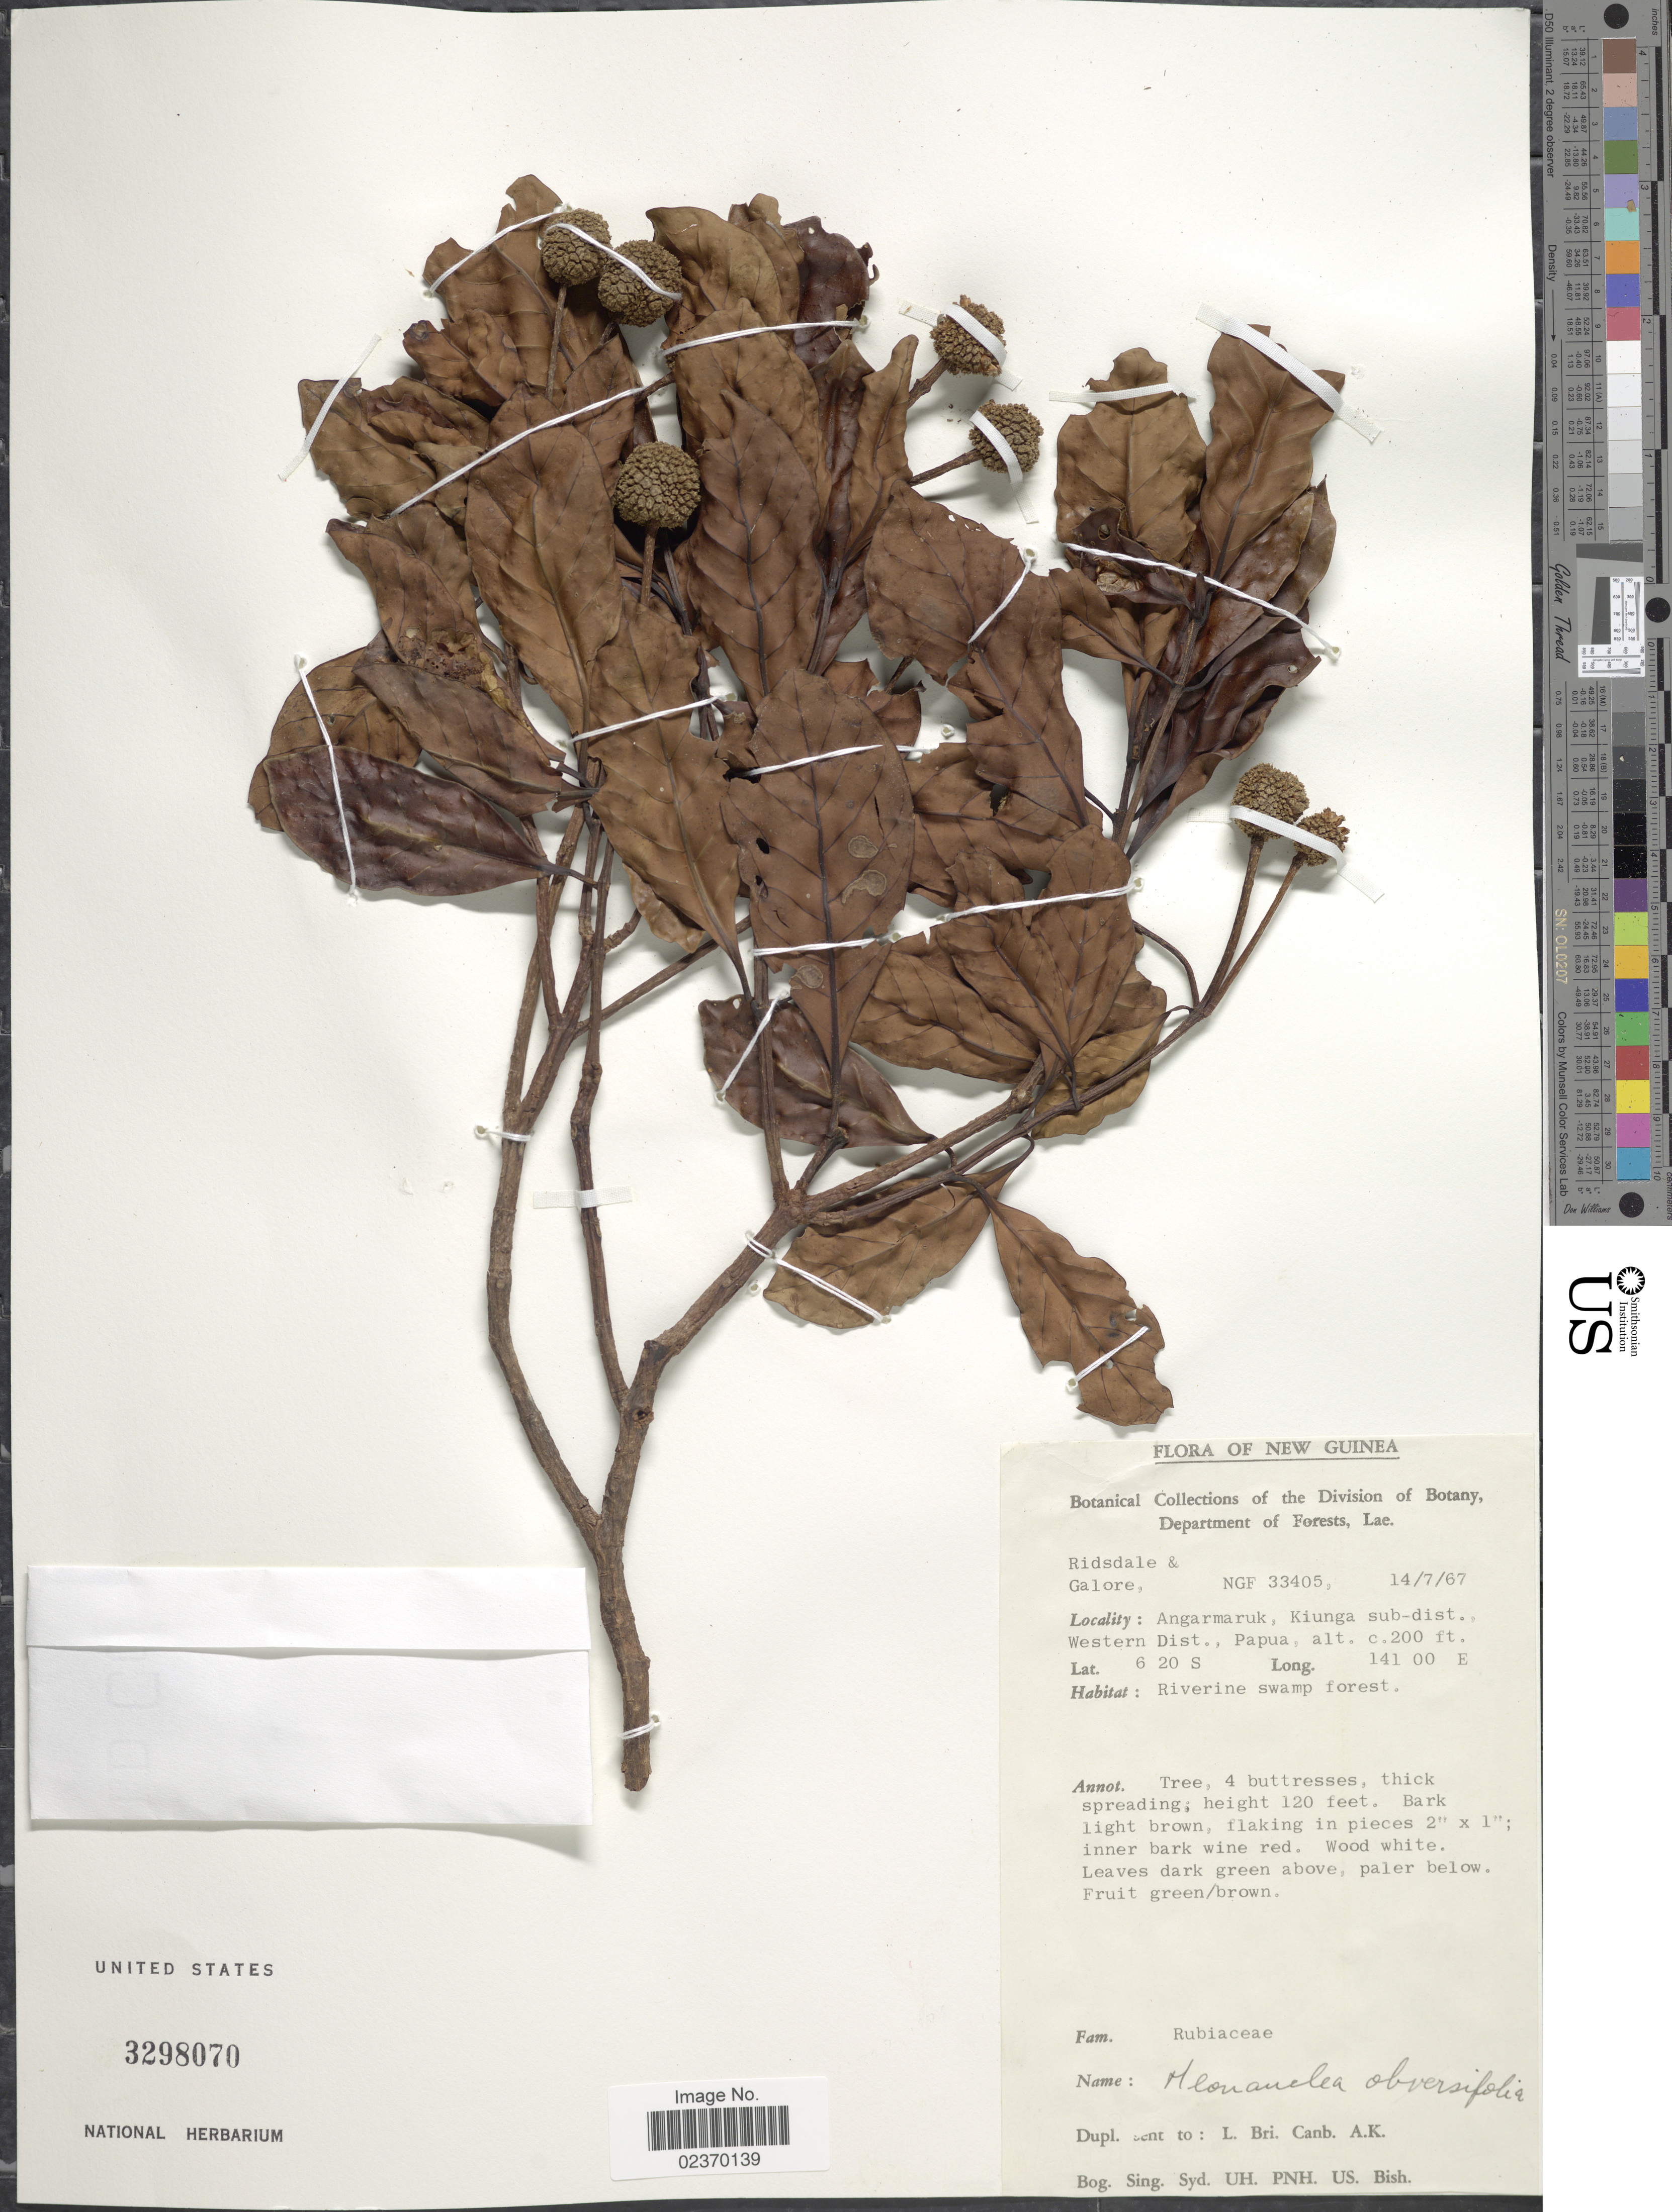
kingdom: Plantae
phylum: Tracheophyta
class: Magnoliopsida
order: Gentianales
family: Rubiaceae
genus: Neonauclea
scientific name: Neonauclea obversifolia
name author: (Valeton) Merr. & L.M. Perry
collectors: -. Ridsdale & -. Galore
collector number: NGF 33405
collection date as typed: Transcribed d/m/y: 14/7/67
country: Papua New Guinea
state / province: Manus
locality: New Guinea, Angarmaruk, Kiunga sub-dist., Western Distr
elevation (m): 61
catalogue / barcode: US 3298070